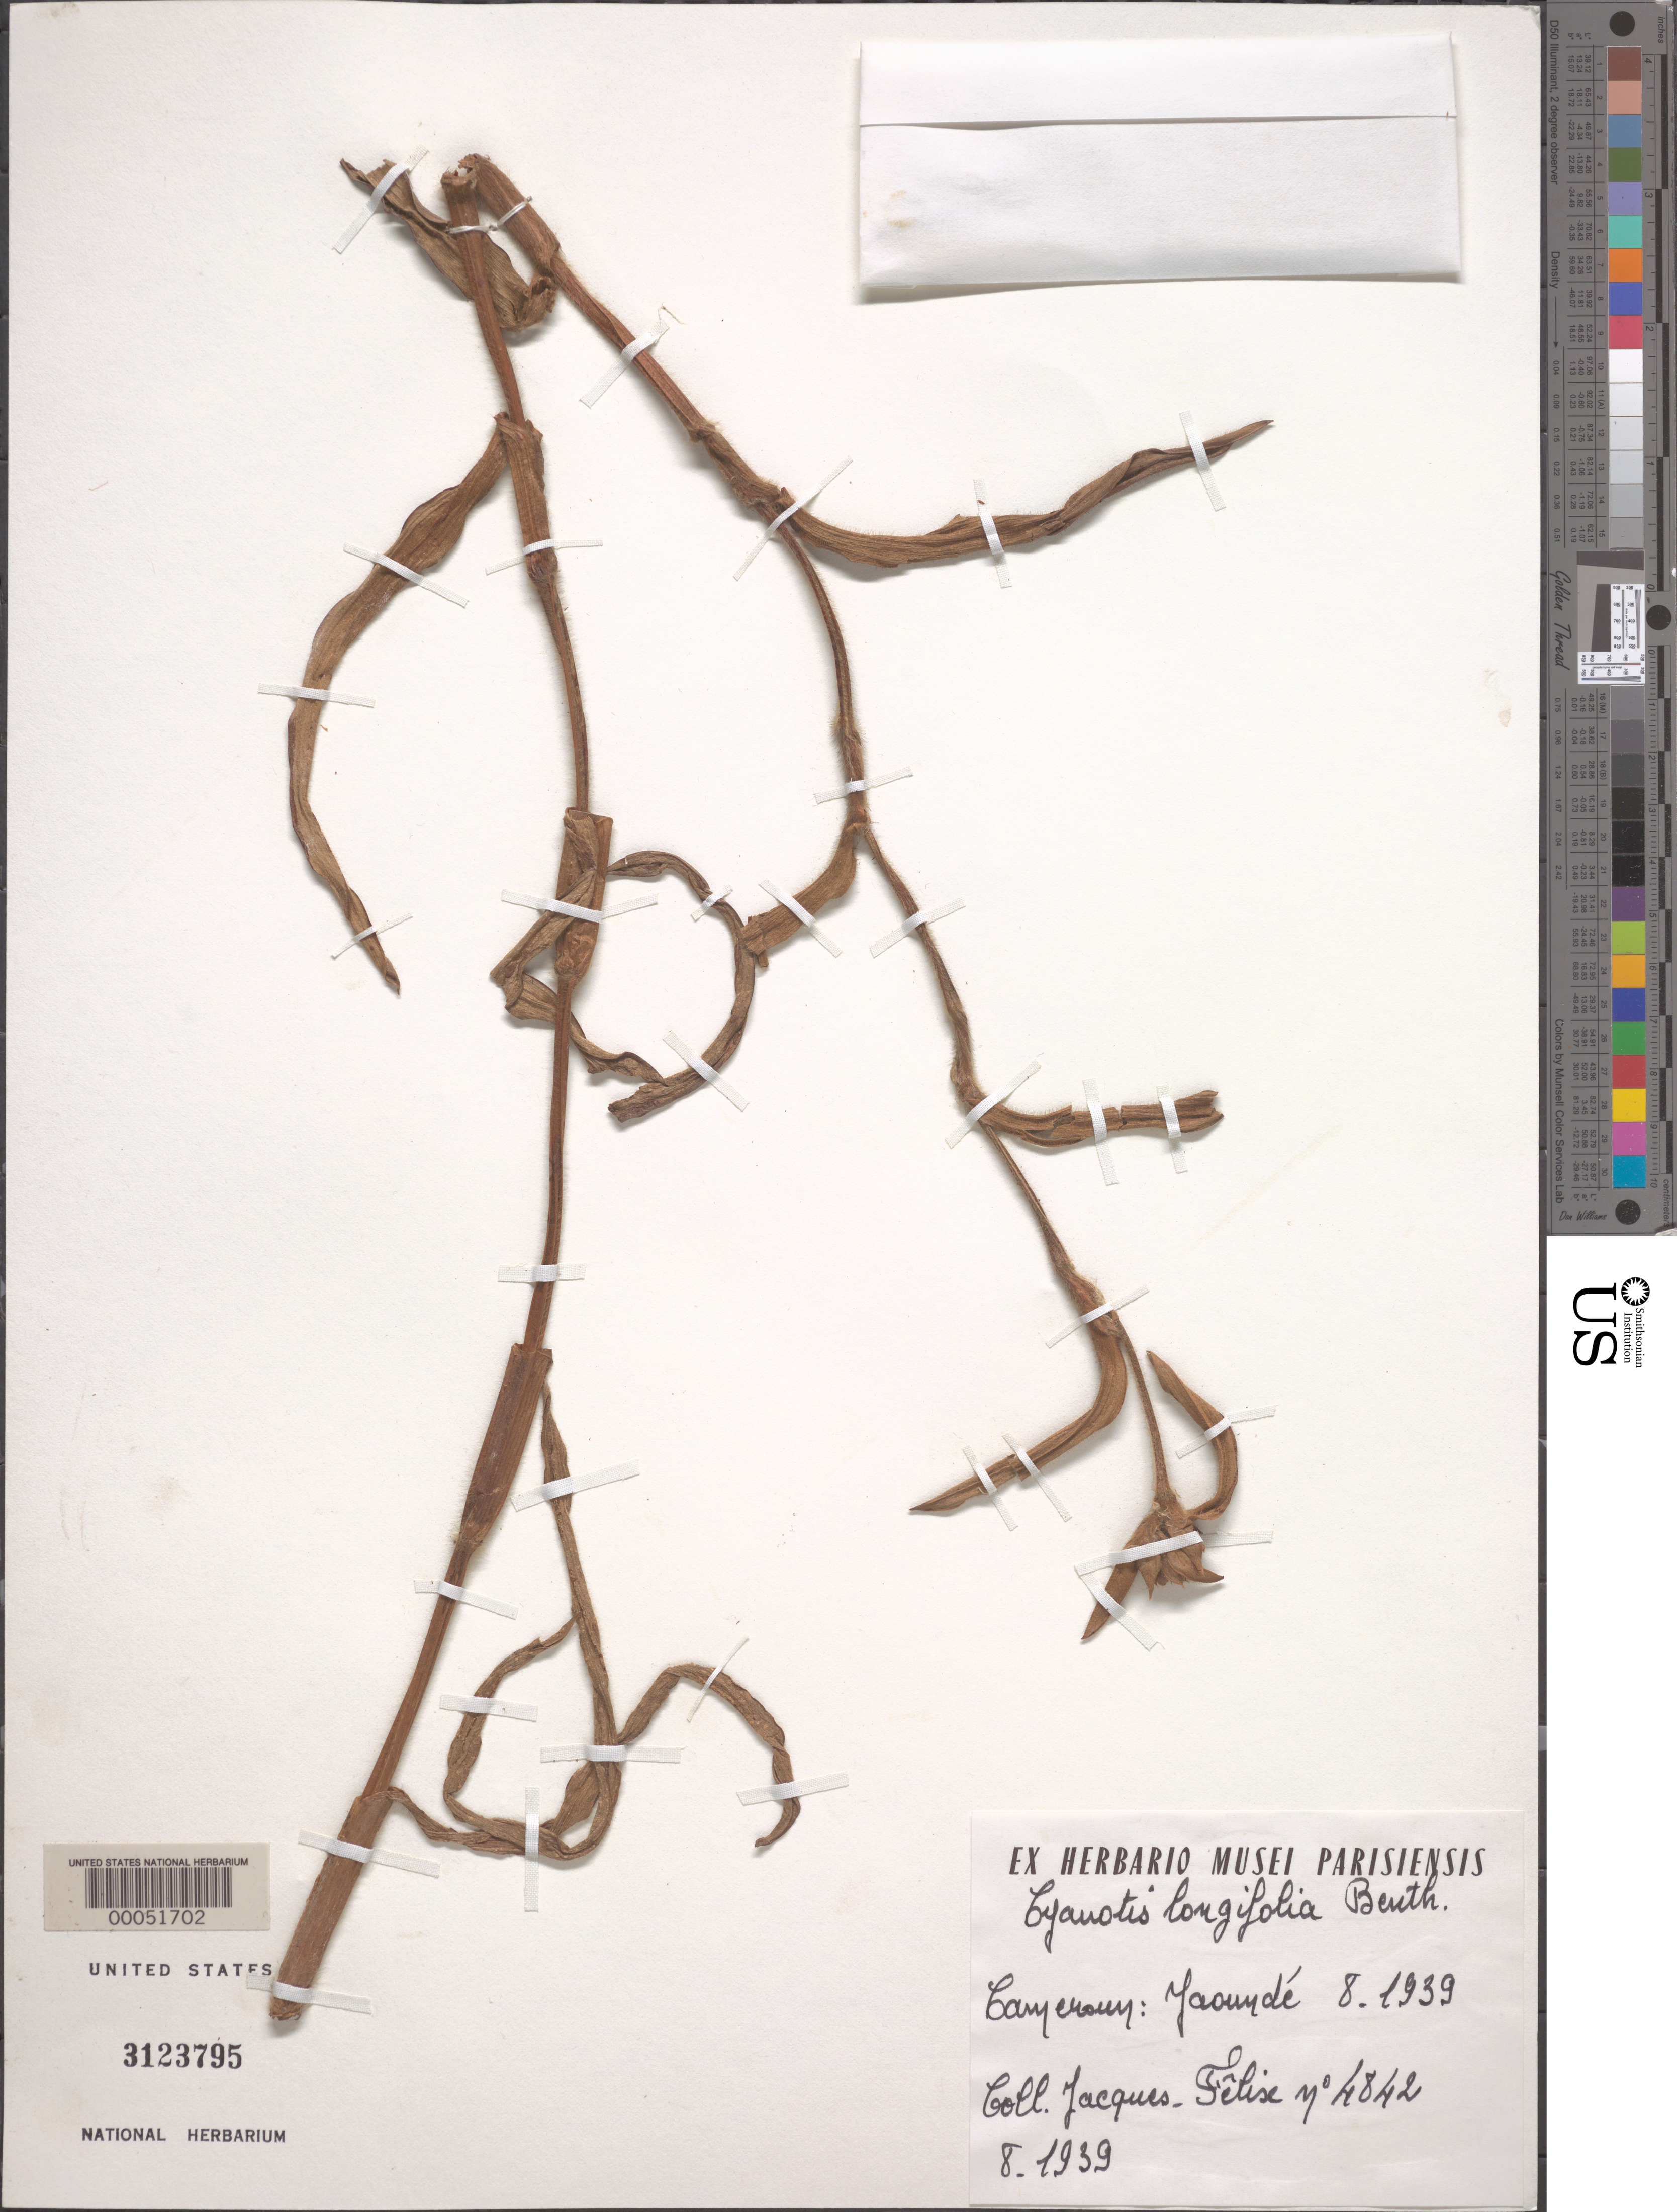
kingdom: Plantae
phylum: Tracheophyta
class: Liliopsida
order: Commelinales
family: Commelinaceae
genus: Cyanotis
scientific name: Cyanotis longifolia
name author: Benth.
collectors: J. Felise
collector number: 4842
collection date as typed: Aug 1939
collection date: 1939-08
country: Cameroon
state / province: Centre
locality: Yaounde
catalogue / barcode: US 3123795